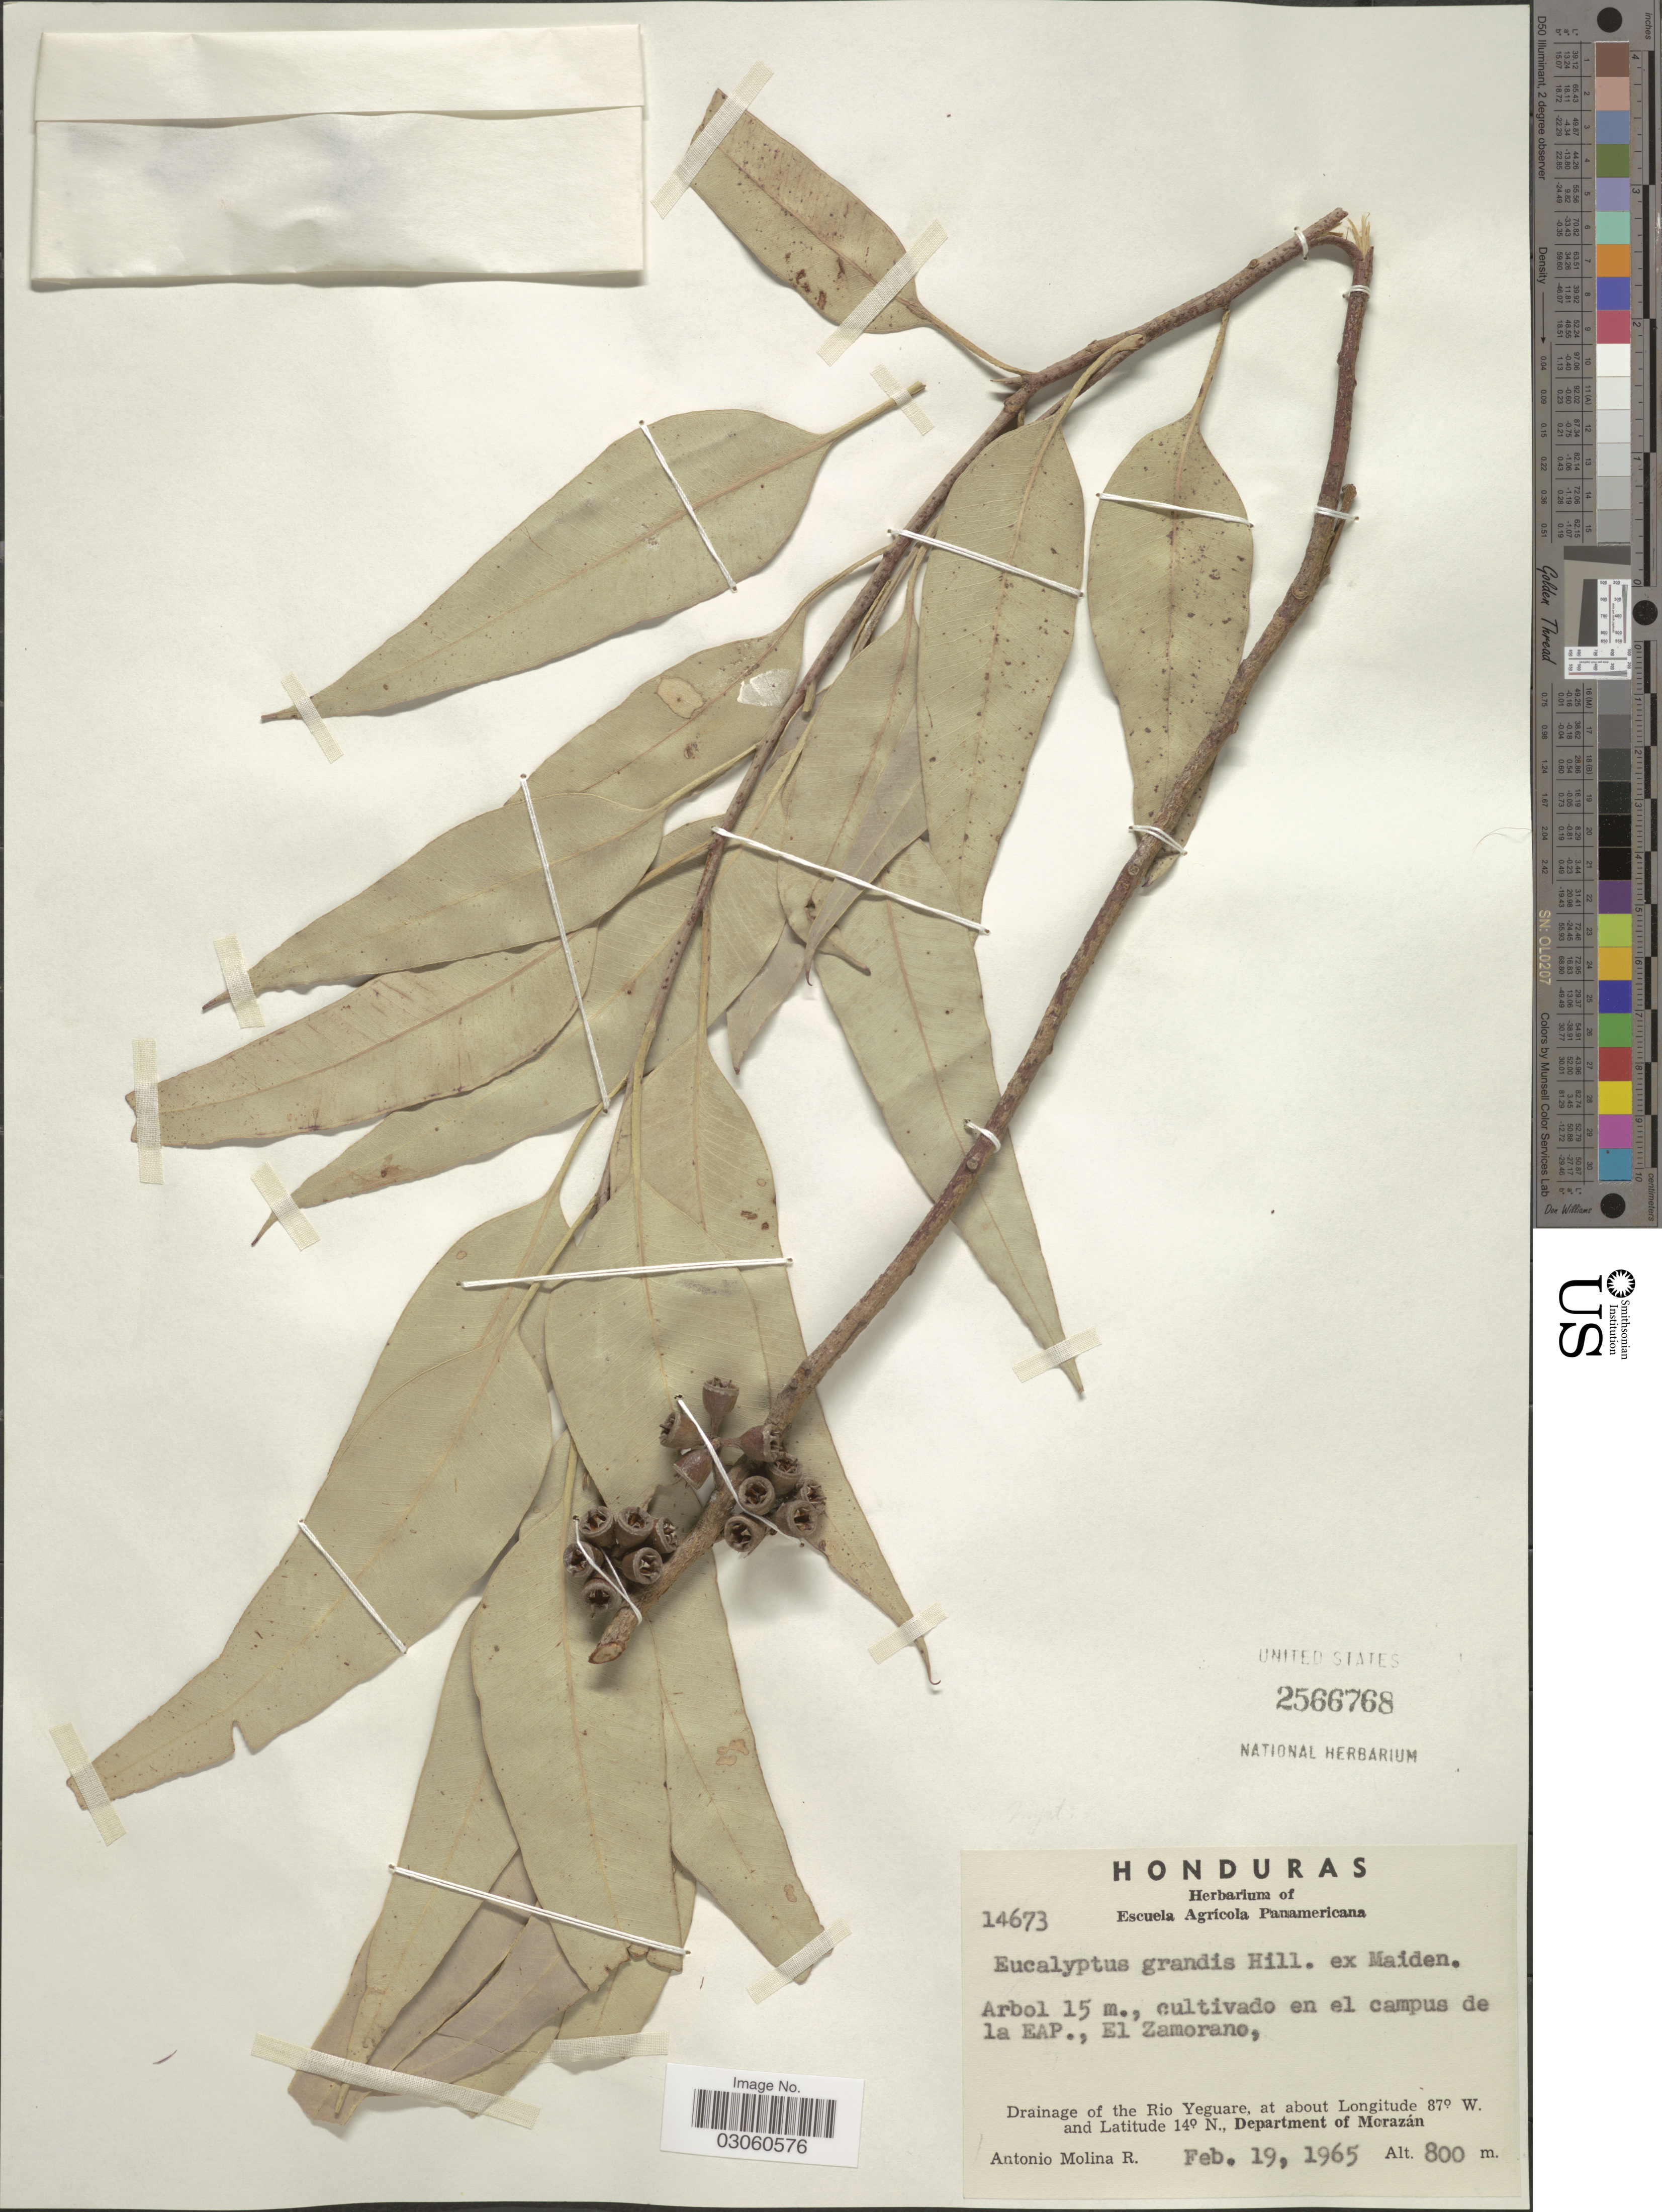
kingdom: Plantae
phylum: Tracheophyta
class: Magnoliopsida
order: Myrtales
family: Myrtaceae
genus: Eucalyptus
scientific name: Eucalyptus grandis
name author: W. Hill ex Maiden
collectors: A. Molina R.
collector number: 14673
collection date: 1965-02-19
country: Honduras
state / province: Fco. Morazán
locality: Cultivado en el campus de la EAP, El Zamorano. Drainage of the Rio Yeguare, Department of Morazán.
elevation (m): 800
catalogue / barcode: US 2566768